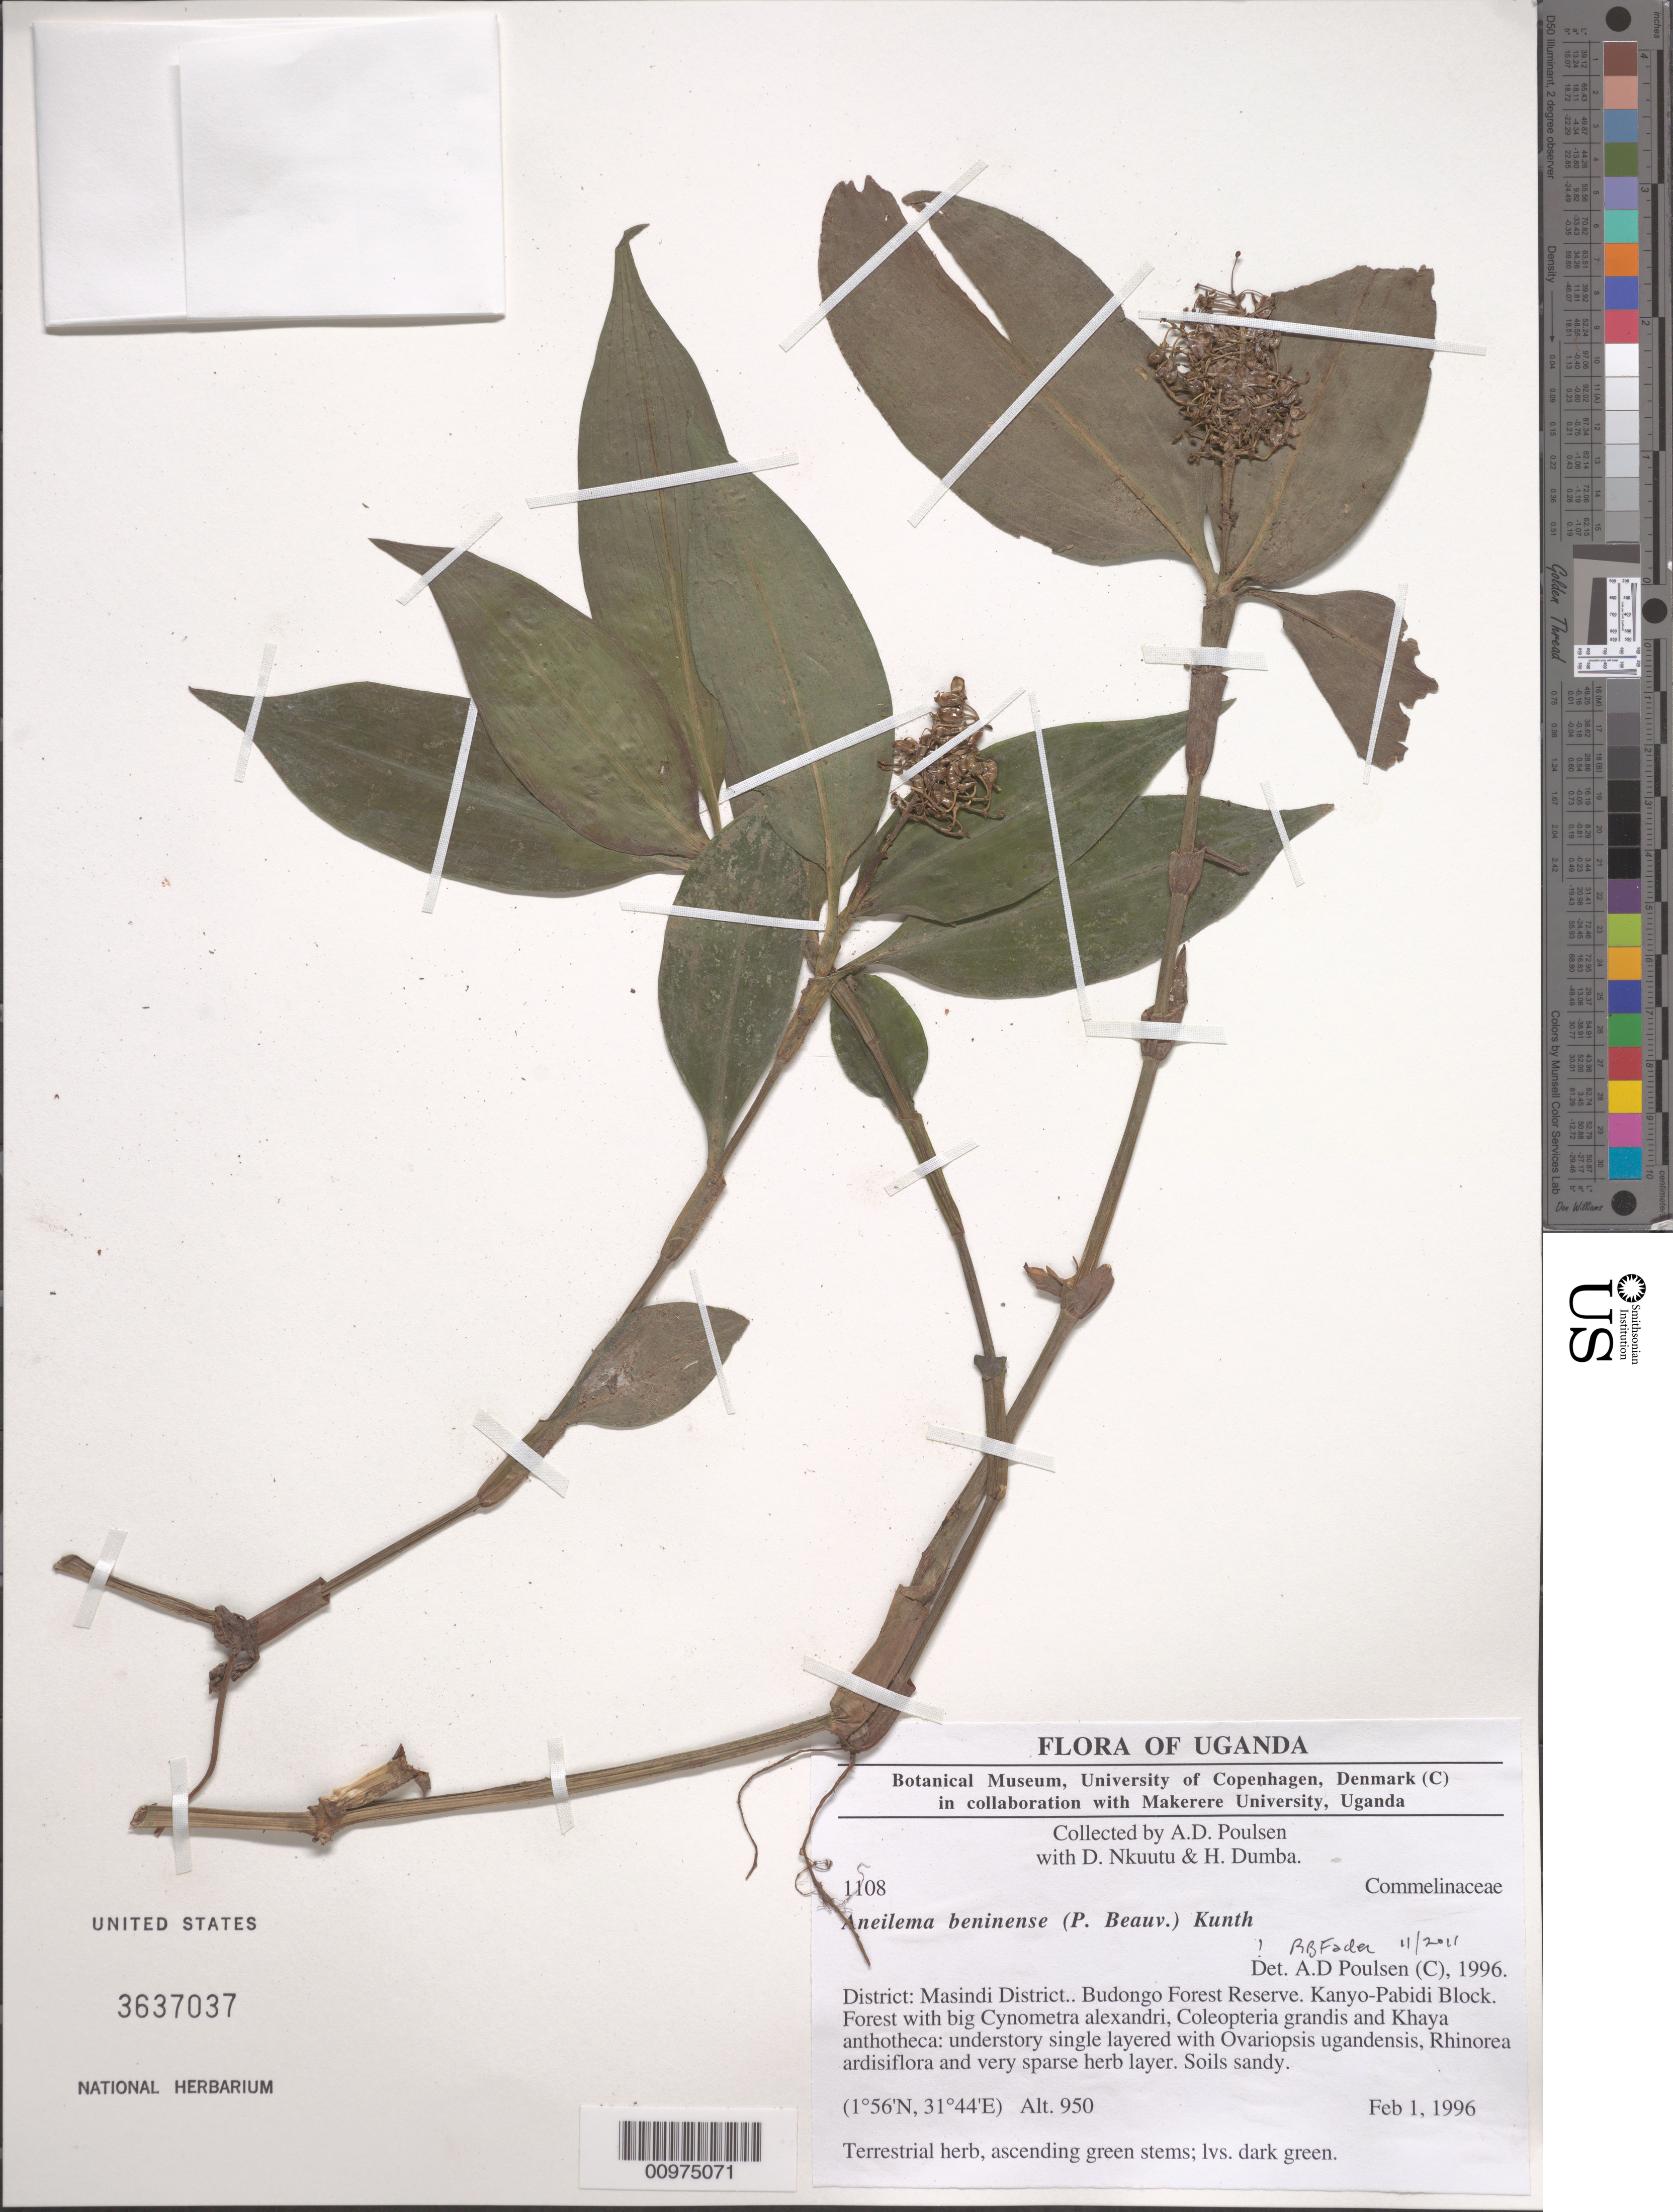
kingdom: Plantae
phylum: Tracheophyta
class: Liliopsida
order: Commelinales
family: Commelinaceae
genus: Aneilema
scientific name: Aneilema beniniense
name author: (P. Beauv.) Kunth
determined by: Faden, Robert B., (US), Smithsonian Institution - National Museum of Natural History (UNITED STATES)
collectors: A. Poulsen et al.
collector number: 1108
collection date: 1996-02-01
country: Uganda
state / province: Western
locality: Budongo Forest Reserve. Kanyo-Pabidi Block. Forest with big Cynometra alexandri, Coleopteria grandis and Khaya anthotheca: understory siingle layered with Ovariopsis ugandensis, Rhinorea ardisiflara and very sparse herb layer.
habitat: Soils sandy.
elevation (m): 950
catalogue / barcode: US 3637037